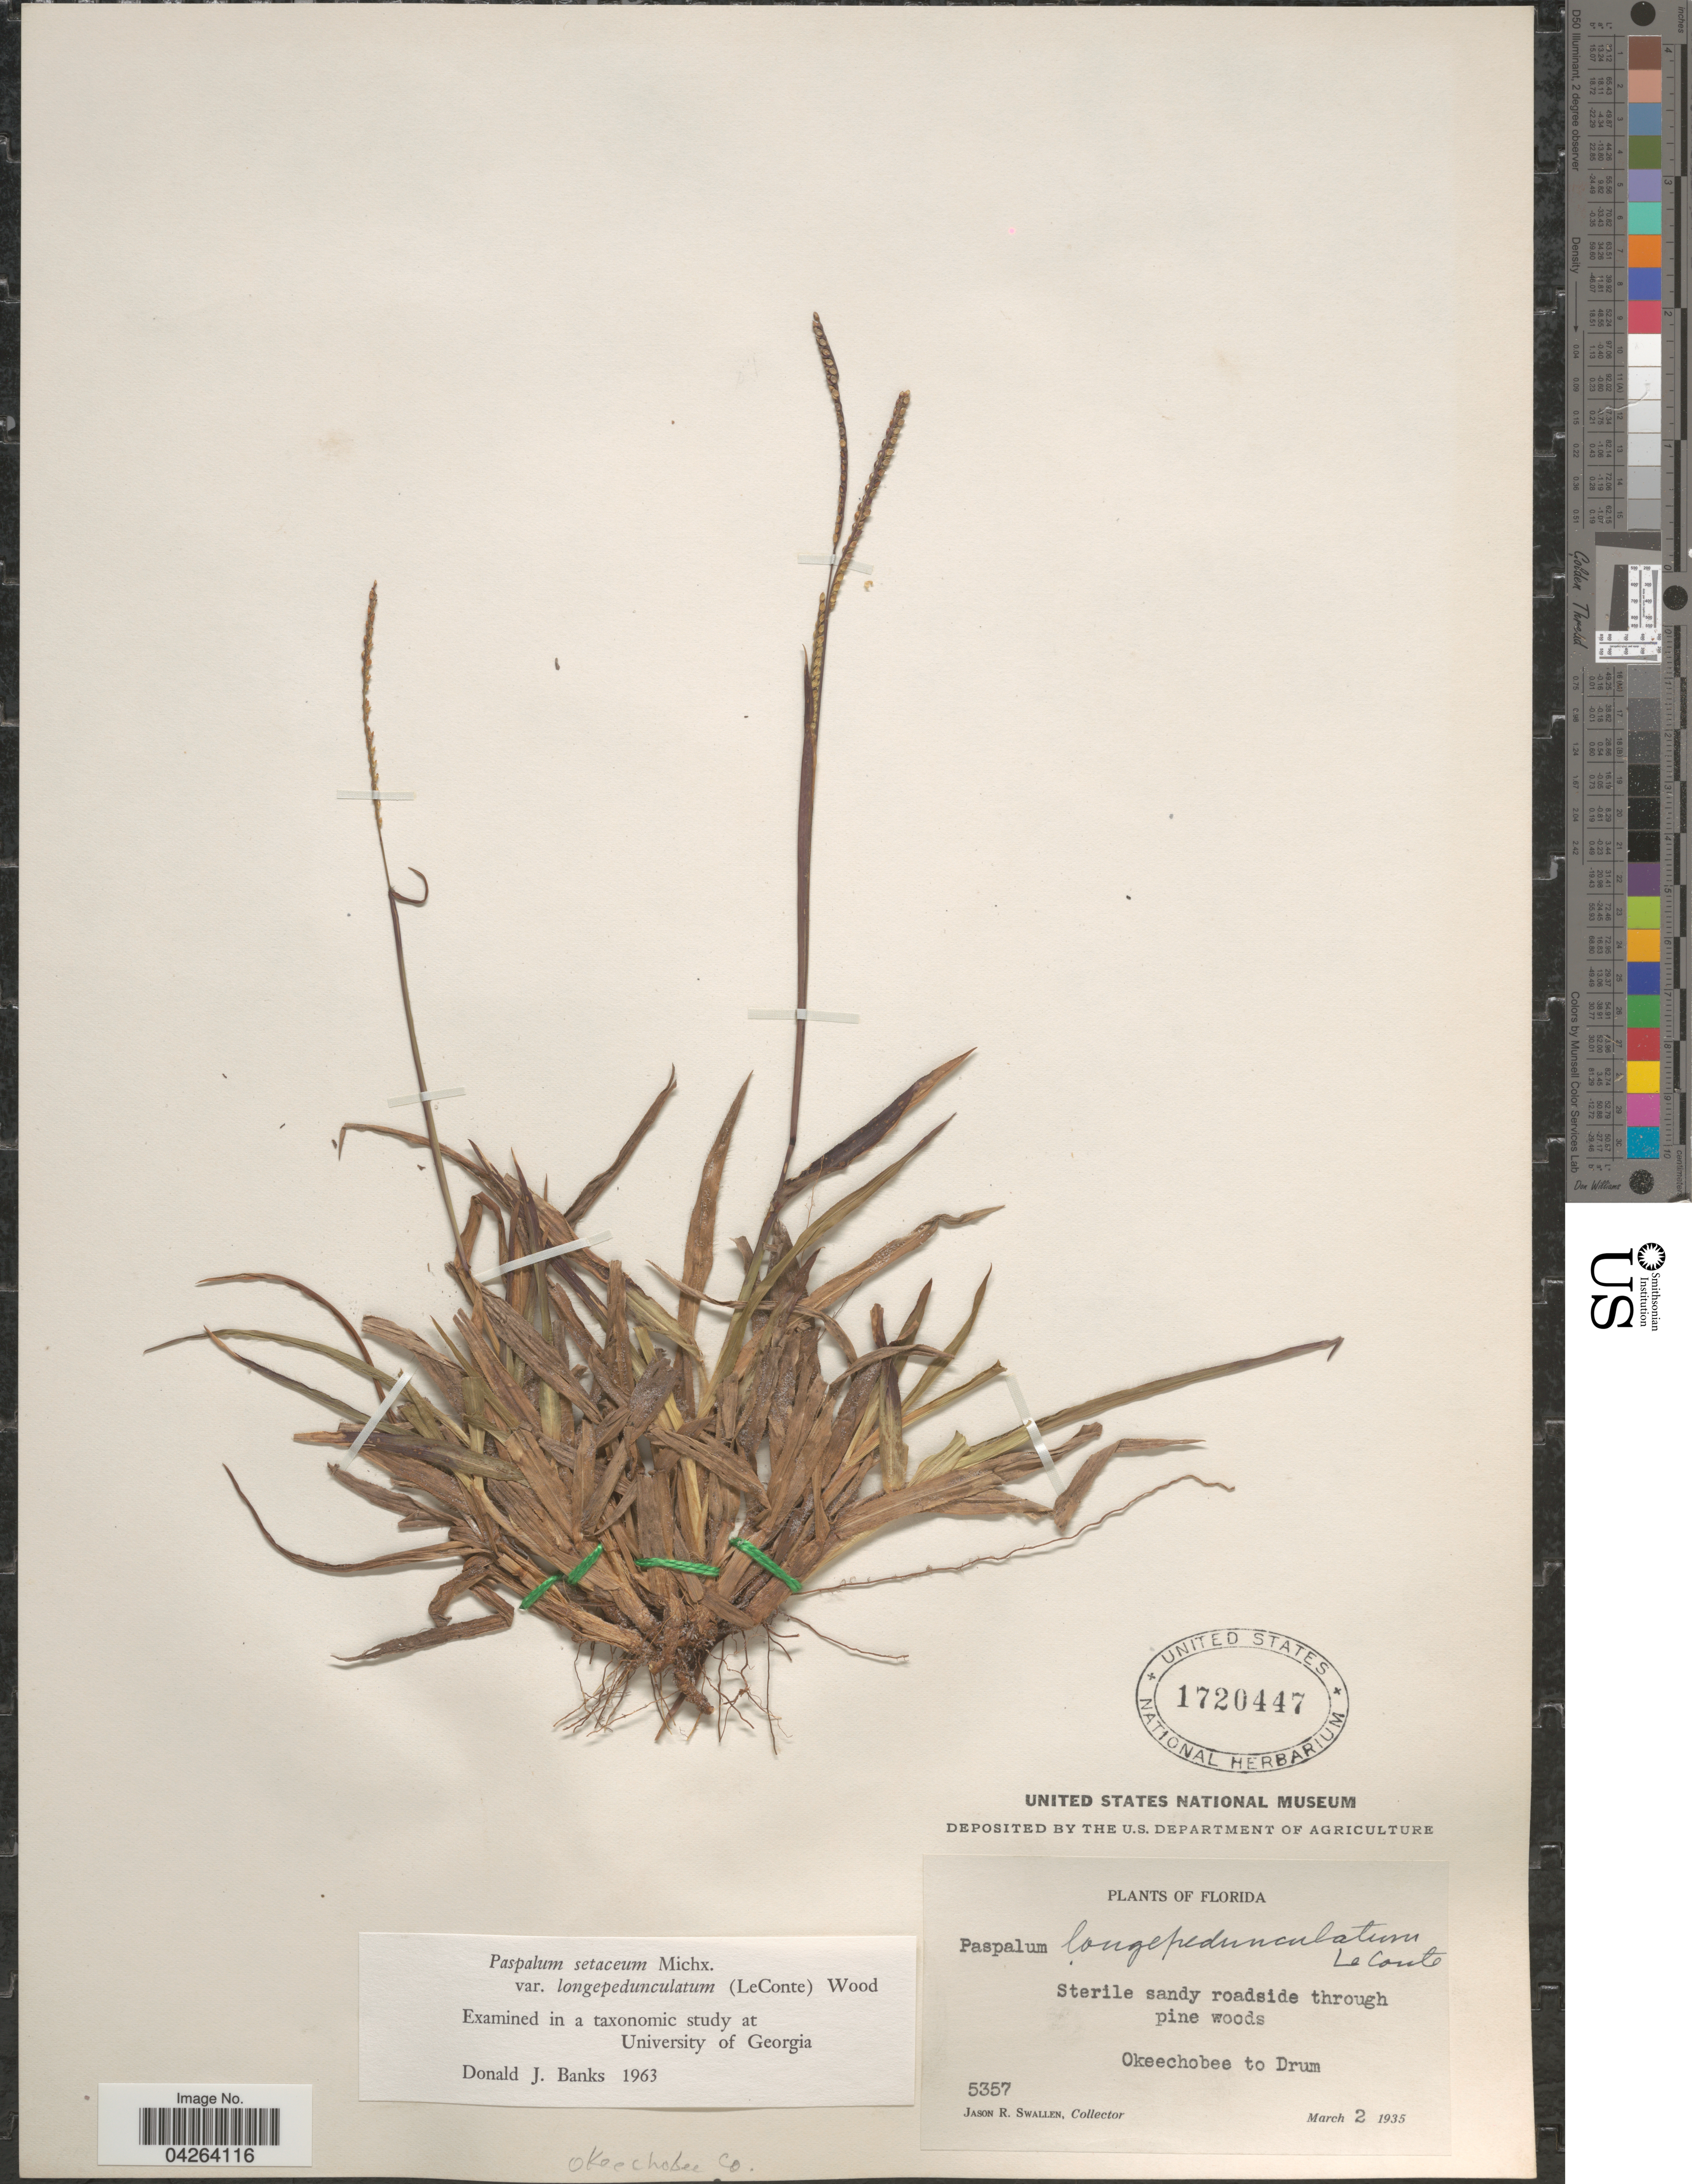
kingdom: Plantae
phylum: Tracheophyta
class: Liliopsida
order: Poales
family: Poaceae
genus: Paspalum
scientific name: Paspalum setaceum var. longipedunculatum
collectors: J. R. Swallen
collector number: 5357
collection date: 1935-03-02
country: United States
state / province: Florida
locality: Sterile sandy roadside through pine woods. Okeechobee to Drum. Okeechobee Co.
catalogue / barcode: US 1720447